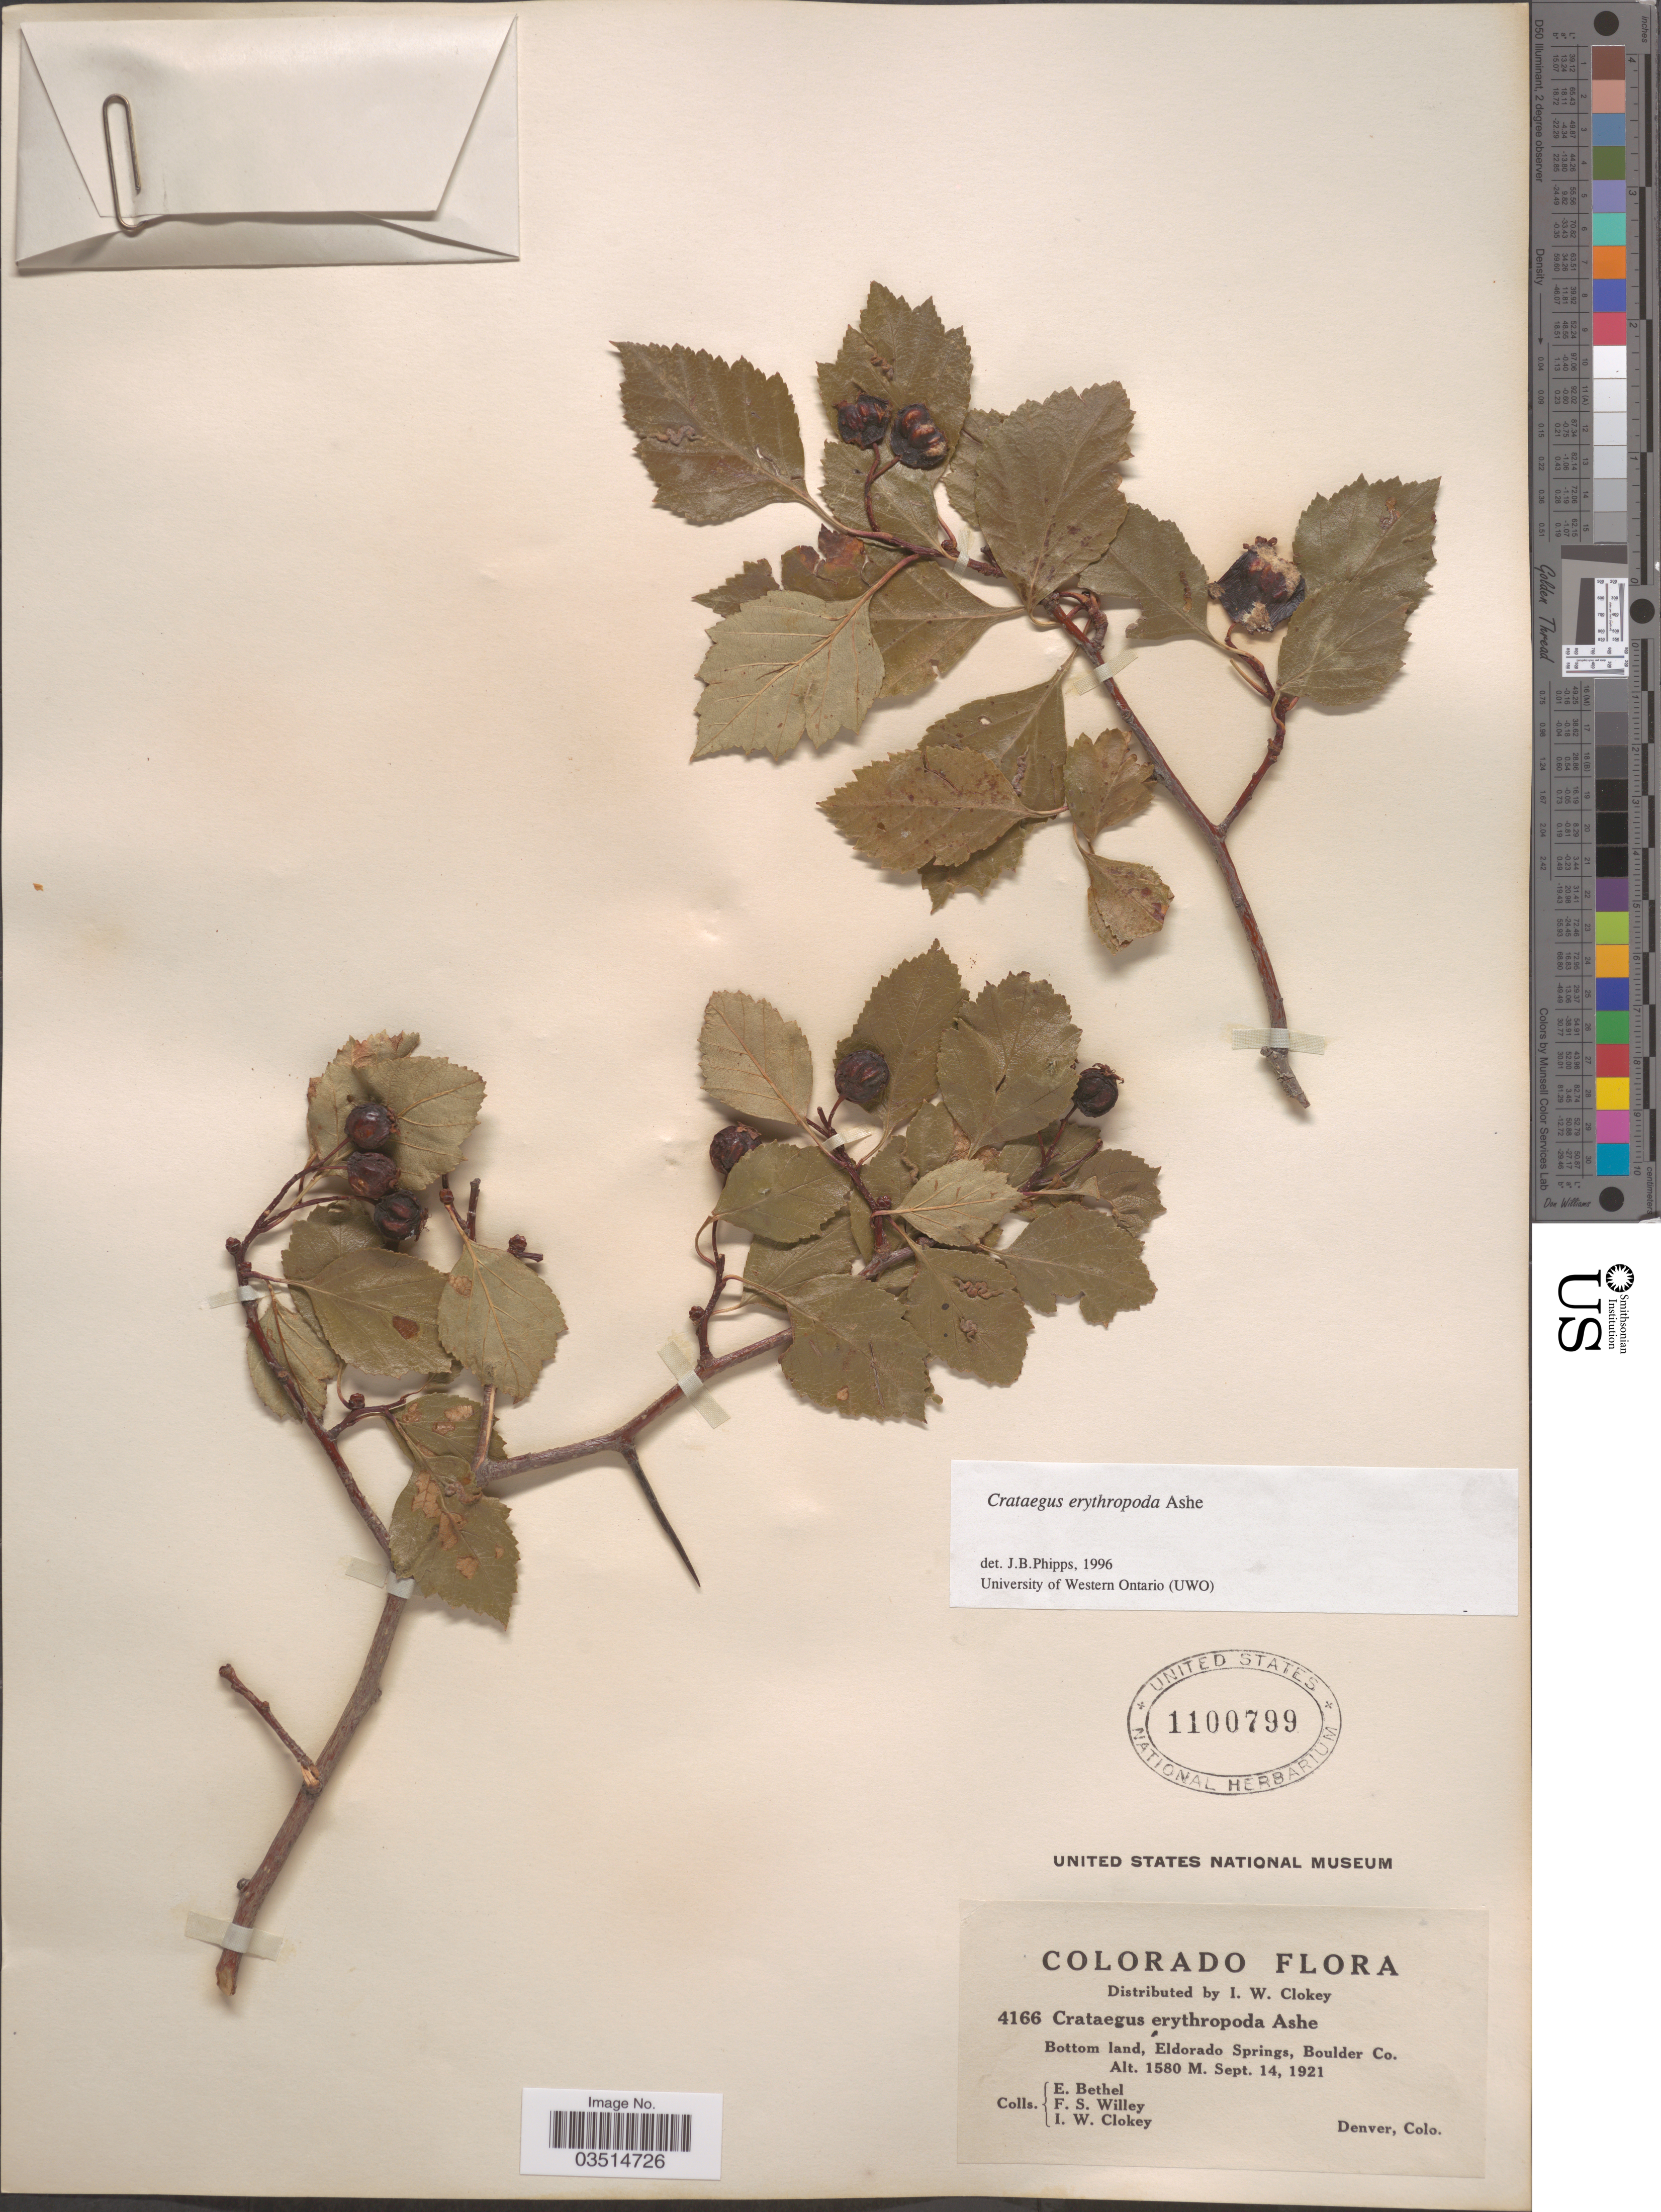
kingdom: Plantae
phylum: Tracheophyta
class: Magnoliopsida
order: Rosales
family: Rosaceae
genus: Crataegus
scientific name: Crataegus erythropoda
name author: Ashe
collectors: E. Bethel, F. Willey & I. W. Clokey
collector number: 4166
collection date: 1921-09-14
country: United States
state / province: Colorado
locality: Eldorado Springs, Boulder Co.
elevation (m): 1580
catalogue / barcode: US 1100799